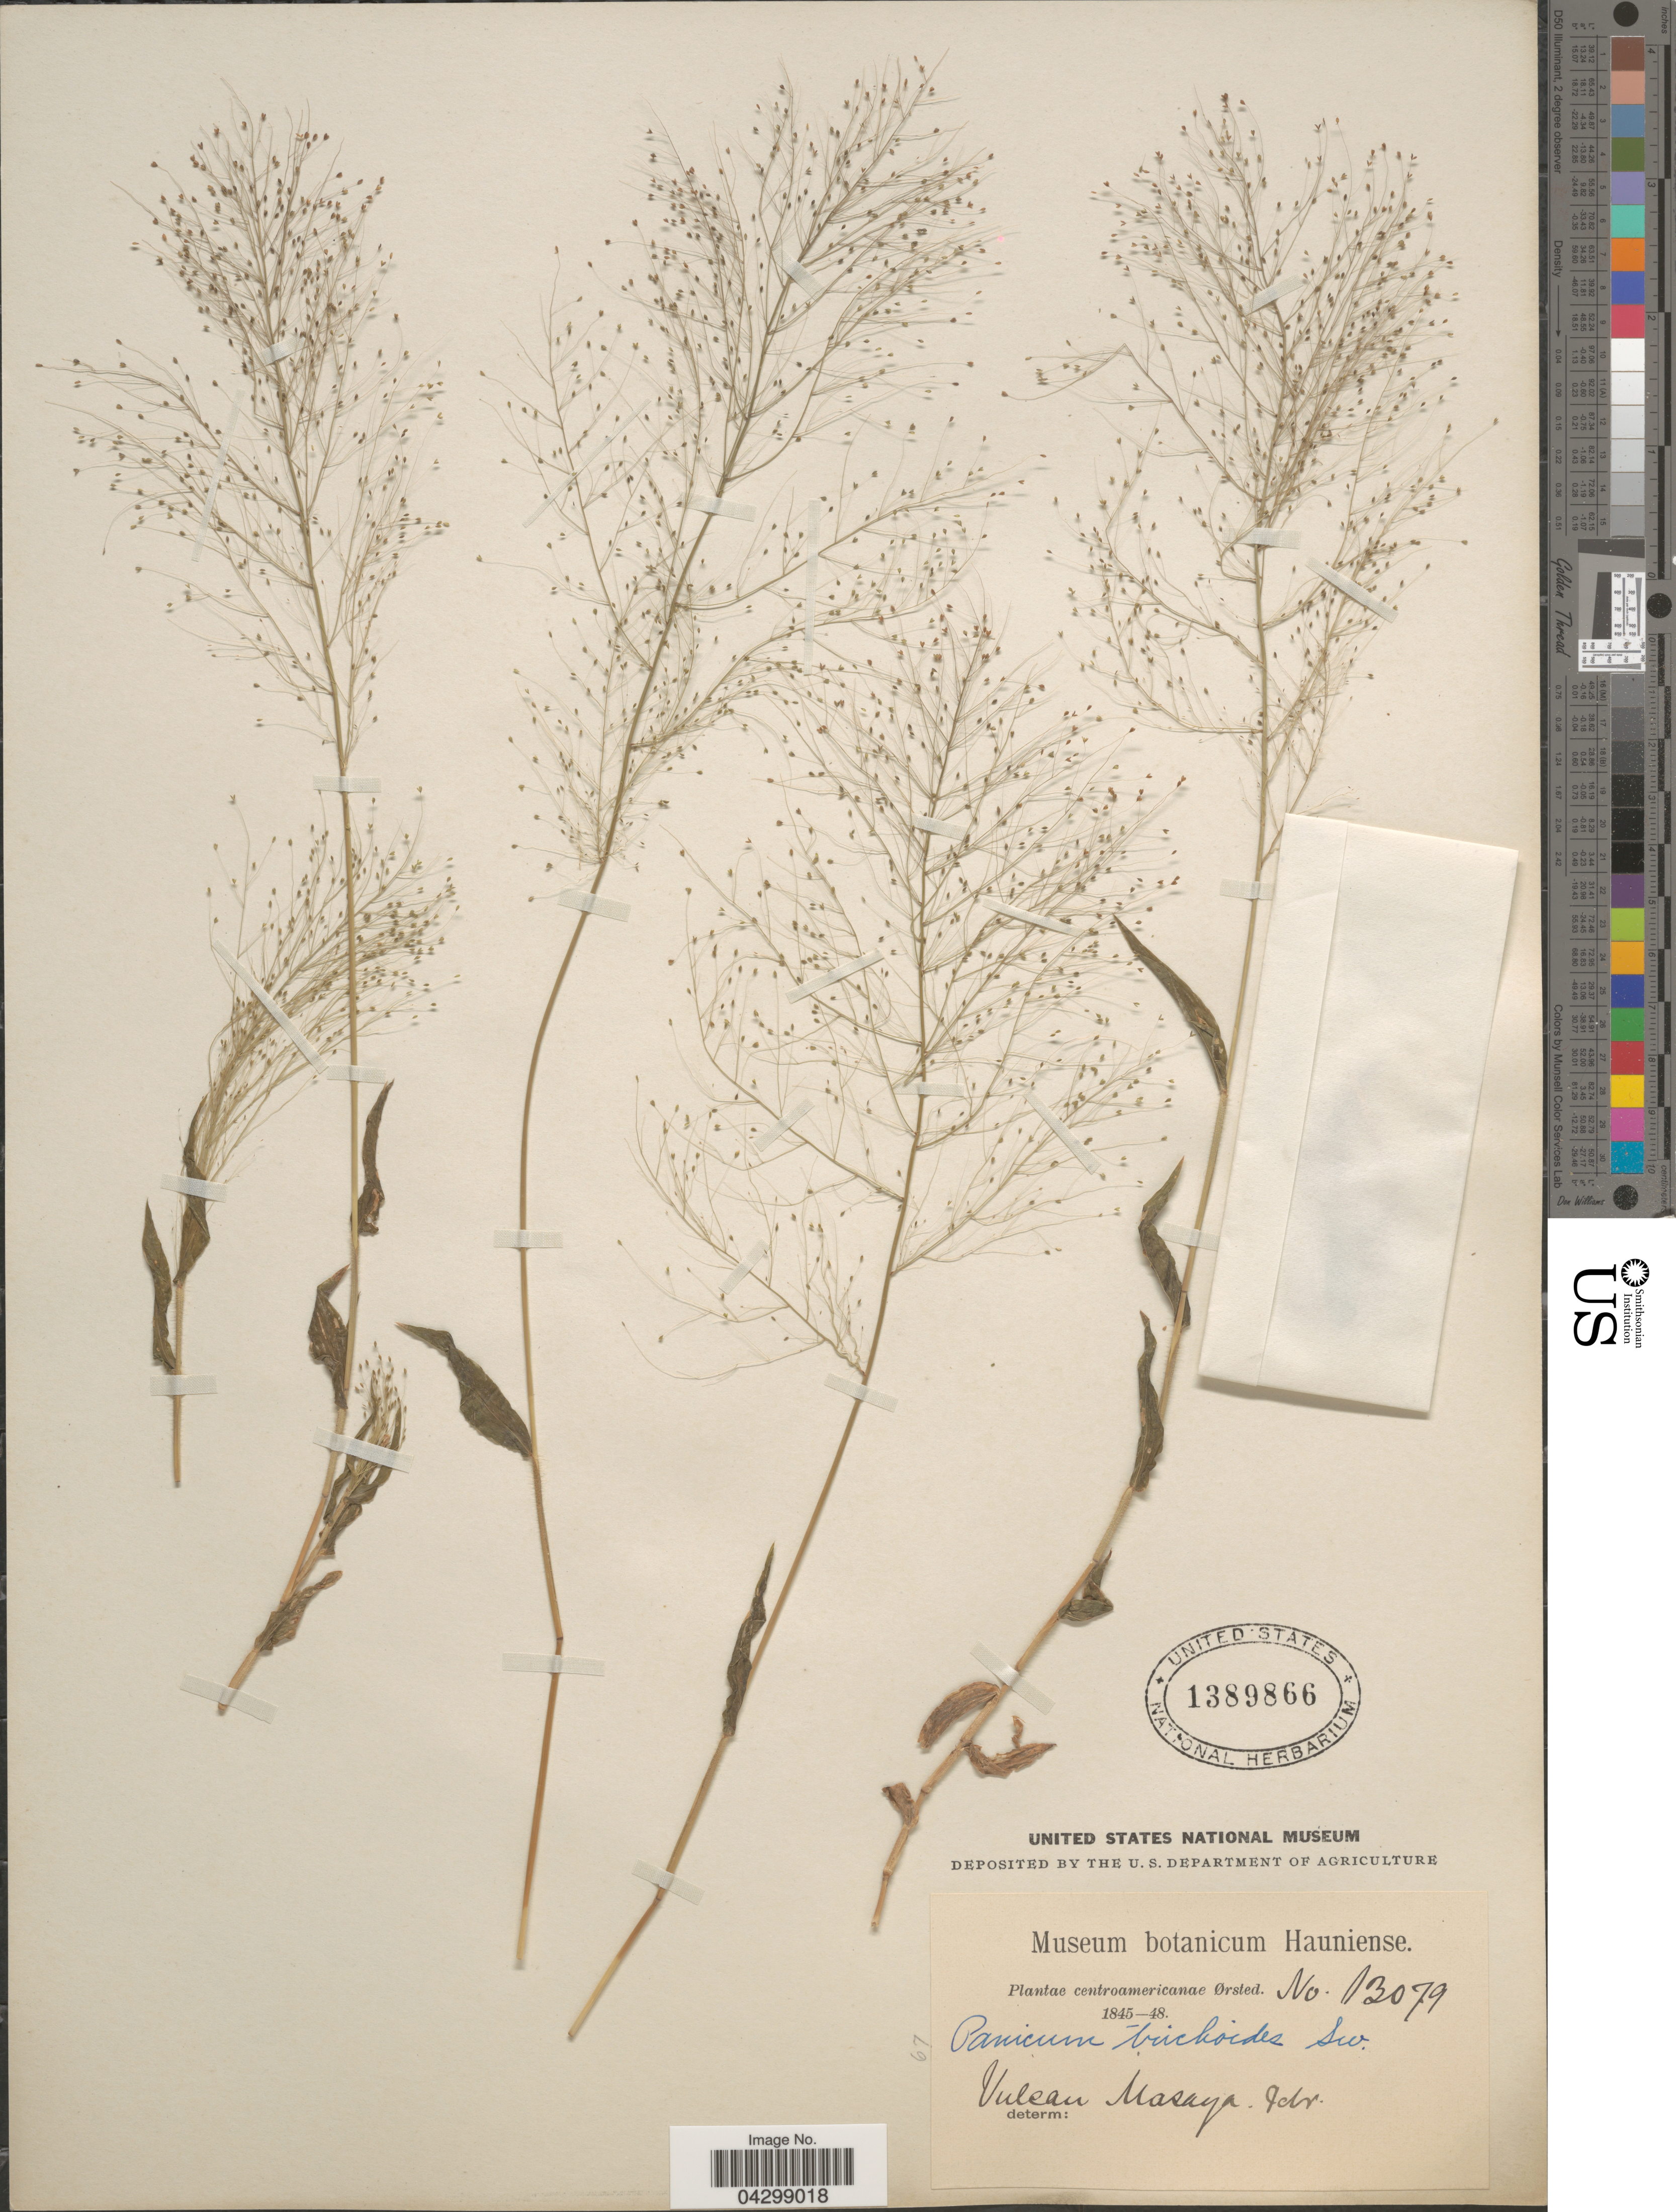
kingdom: Plantae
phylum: Tracheophyta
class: Liliopsida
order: Poales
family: Poaceae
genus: Panicum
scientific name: Panicum trichoides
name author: Sw.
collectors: Ørsted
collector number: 13079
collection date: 1845/1848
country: Nicaragua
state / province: Masaya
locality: Centroamericanae. Vulcan Masaya. Idr.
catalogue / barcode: US 1389866